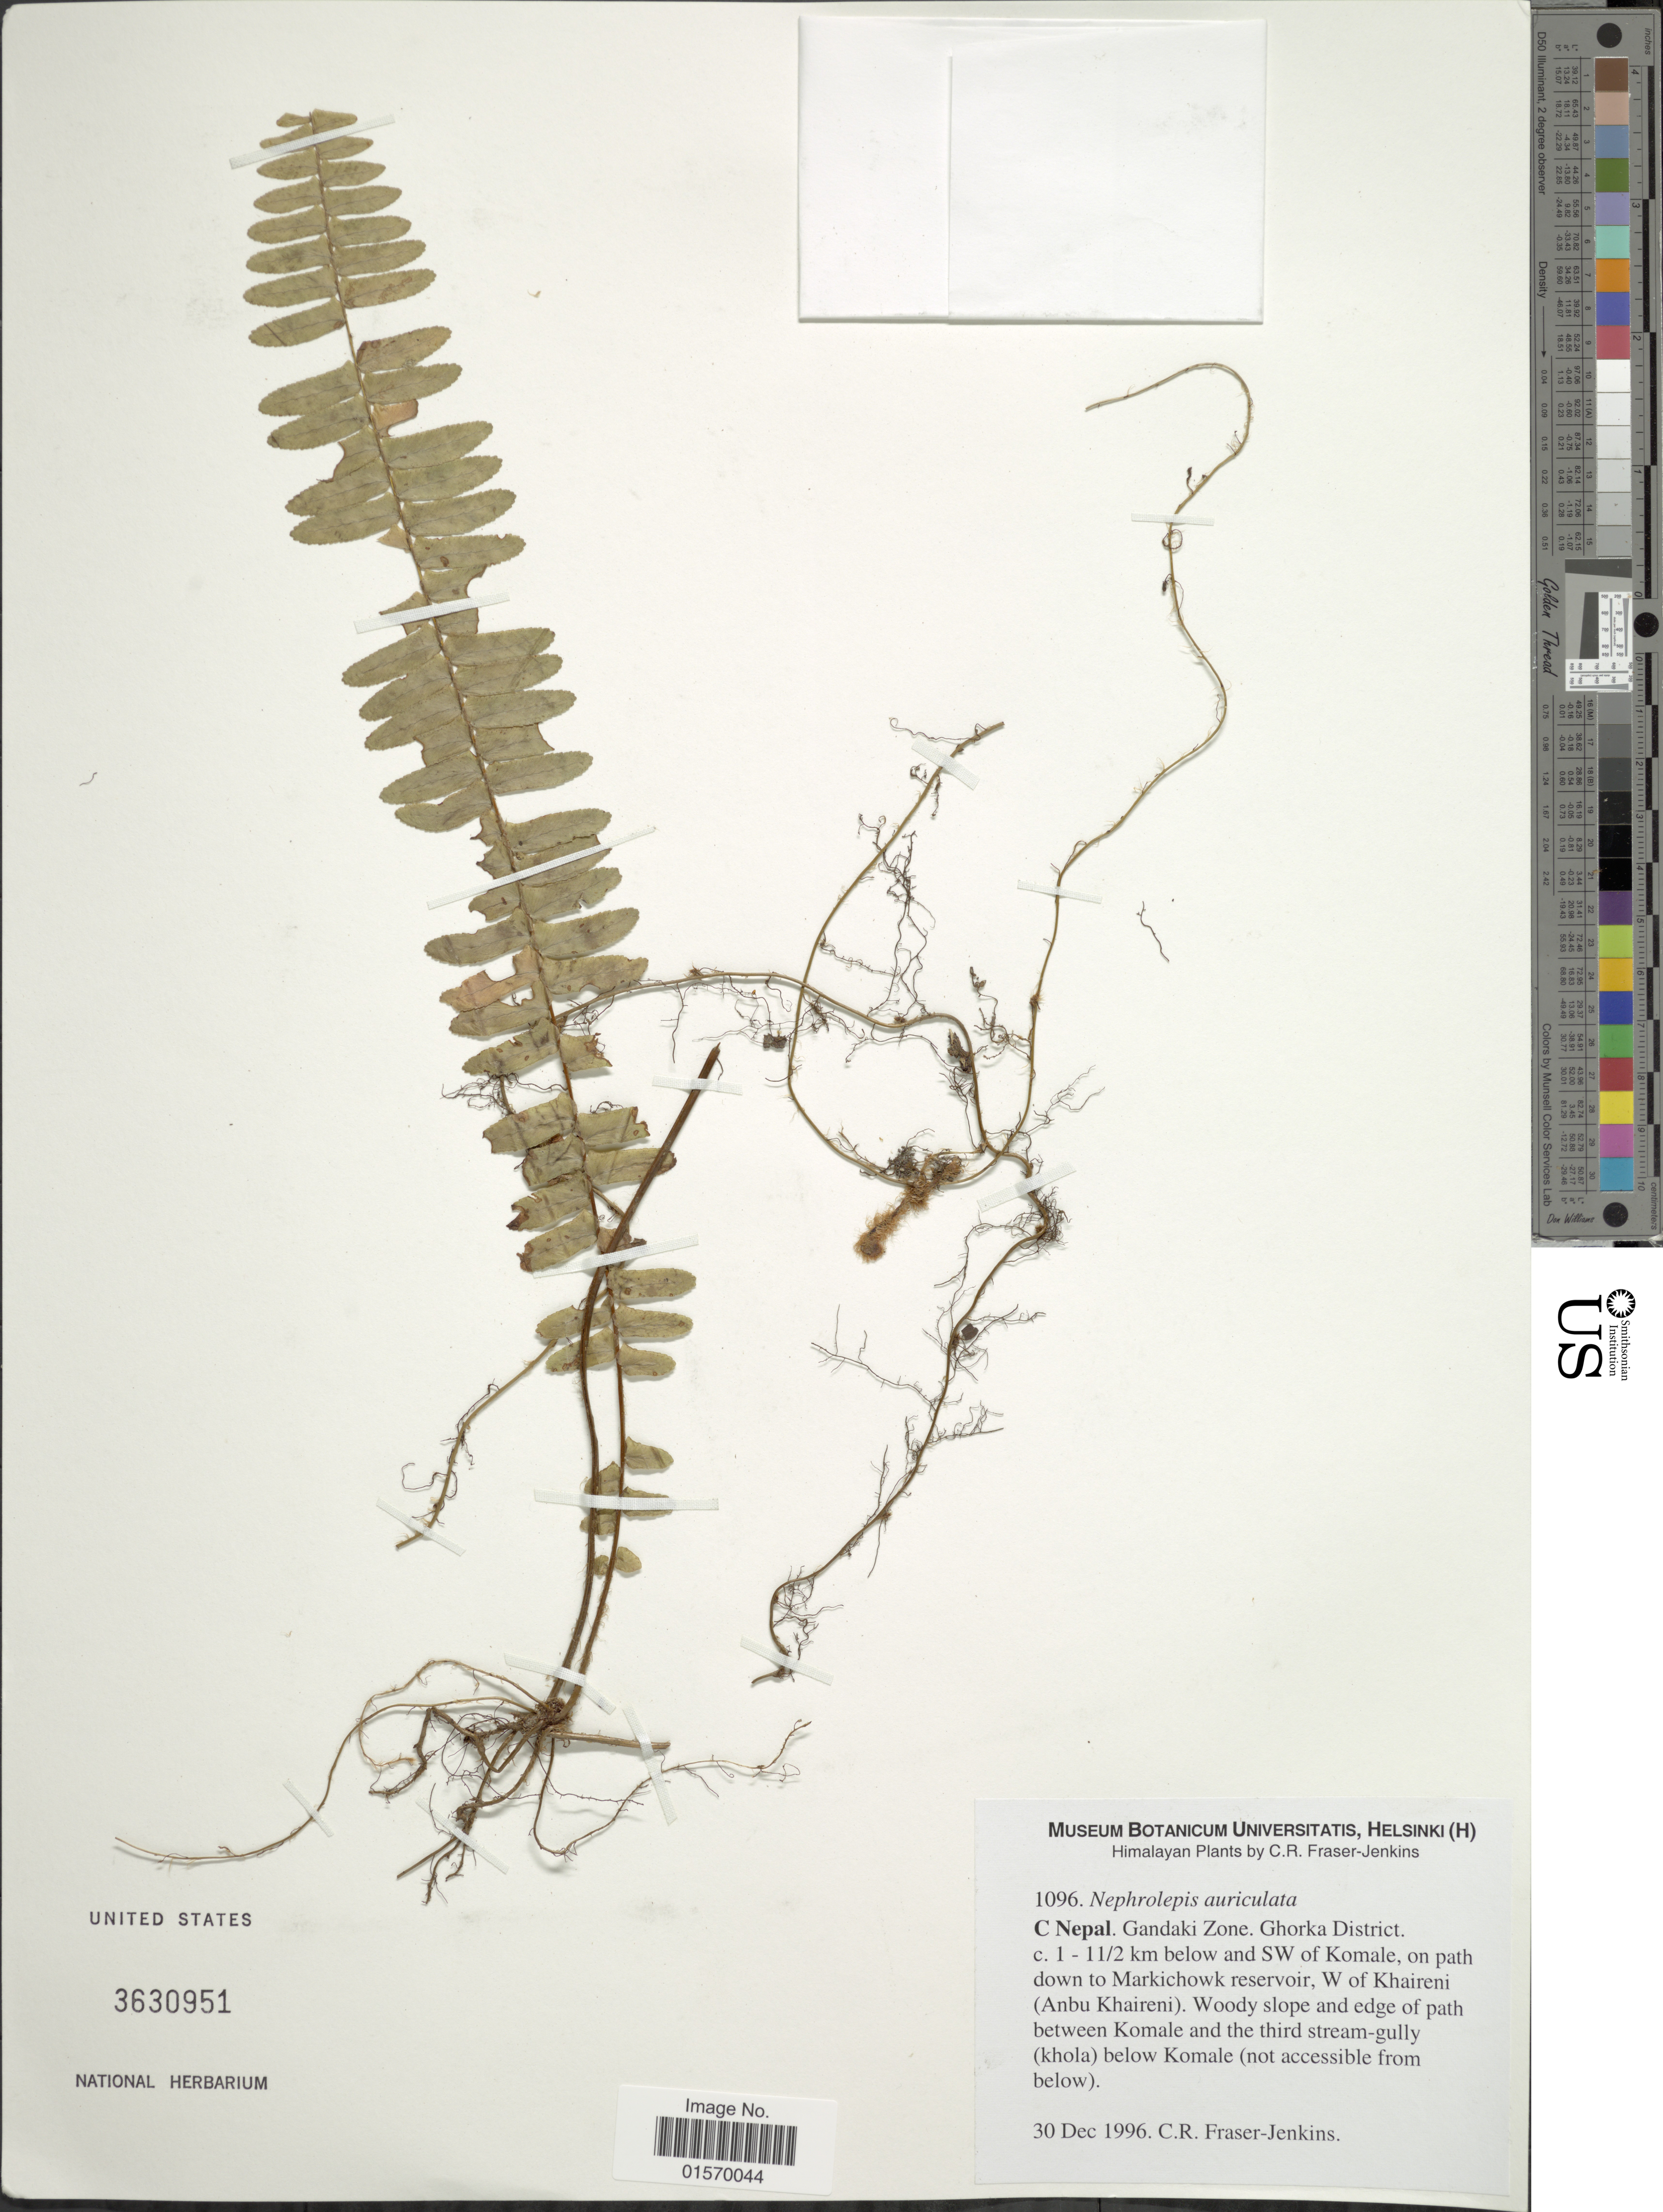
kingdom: Plantae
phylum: Tracheophyta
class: Polypodiopsida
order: Polypodiales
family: Nephrolepidaceae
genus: Nephrolepis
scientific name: Nephrolepis auriculata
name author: (L.) Trimen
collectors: C. R. Fraser-Jenkins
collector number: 1096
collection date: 1996-12-30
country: Nepal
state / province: Gandaki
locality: Himalayan Plants. C Nepal. Gandaki Zone. Ghorka District. c. 1 - 11/2 km below and SW of Komale, on path down to Markichowk reservoir, W of Khaireni (Anbu Khaireni). Woody slope and edge of path between Komale and the third stream-gully (khola) below Komale (not accessible from below)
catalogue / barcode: US 3630951